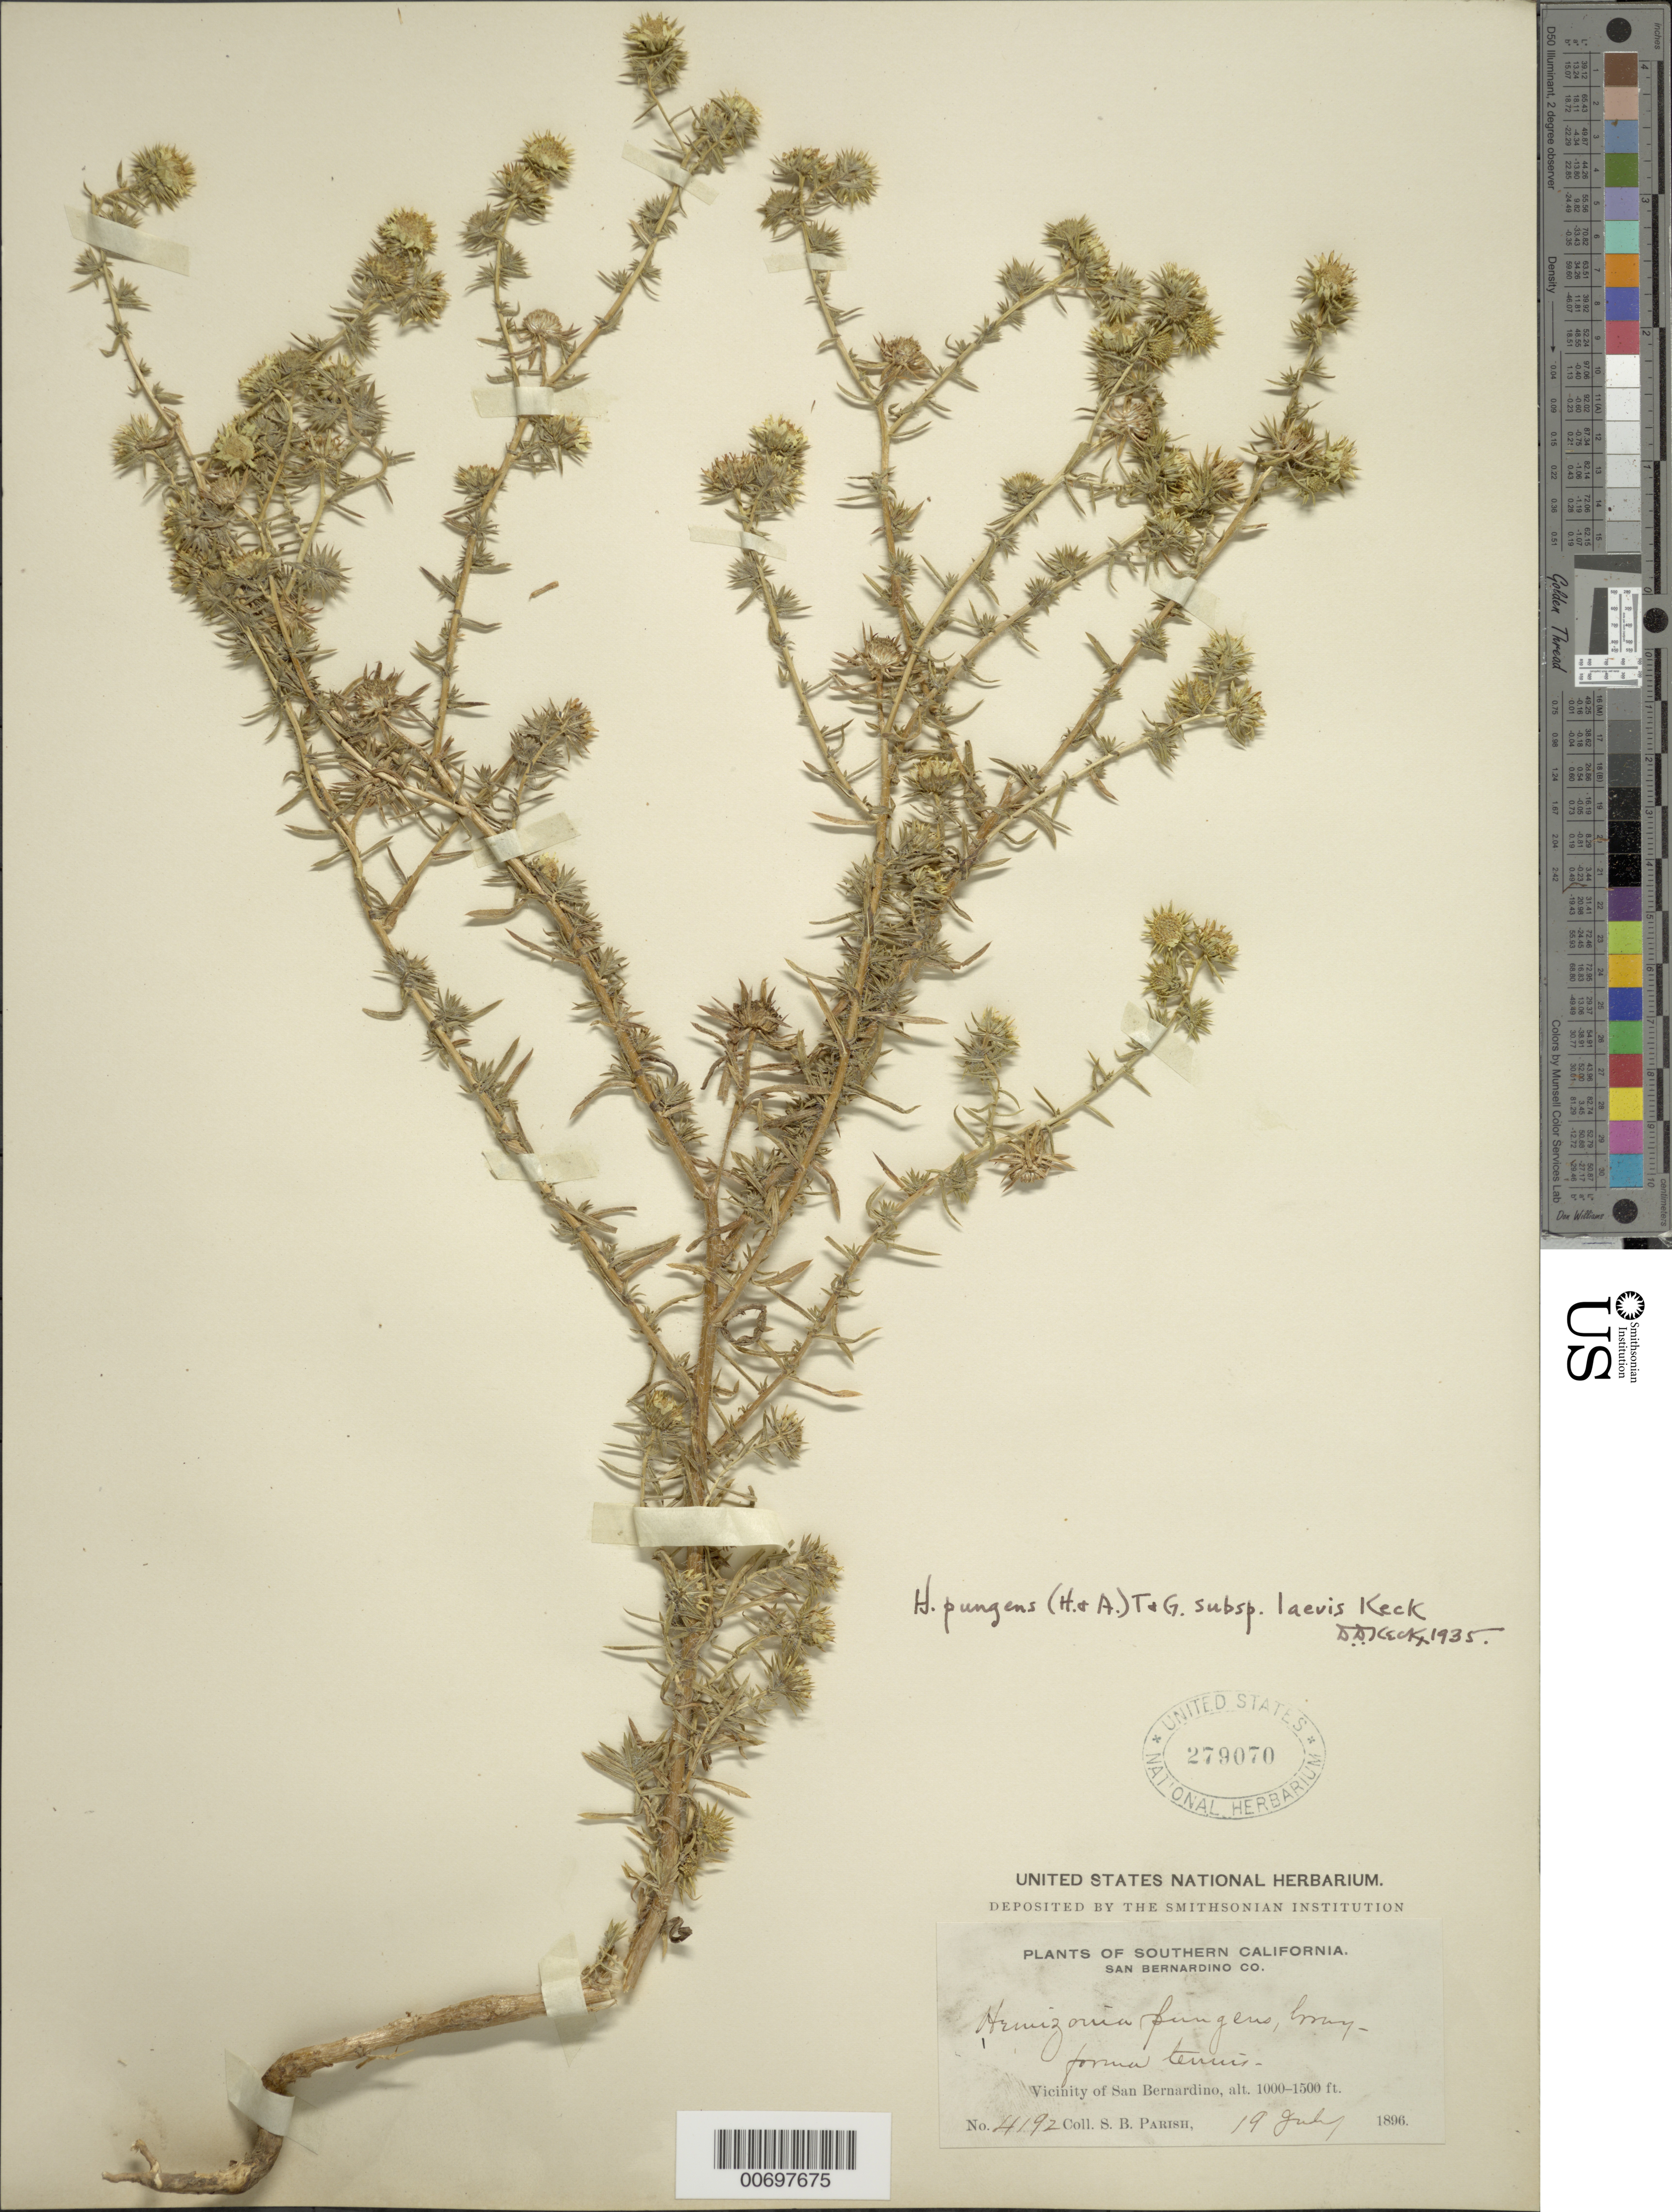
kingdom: Plantae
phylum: Tracheophyta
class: Magnoliopsida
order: Asterales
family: Asteraceae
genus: Hemizonia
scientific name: Hemizonia pungens subsp. laevis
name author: D.D. Keck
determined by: Keck, David D.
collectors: S. B. Parish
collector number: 4192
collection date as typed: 19 Jul 1896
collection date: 1896-07-19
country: United States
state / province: California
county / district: San Bernardino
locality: Vicinity of San Bernardino.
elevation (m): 305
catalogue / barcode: US 279070